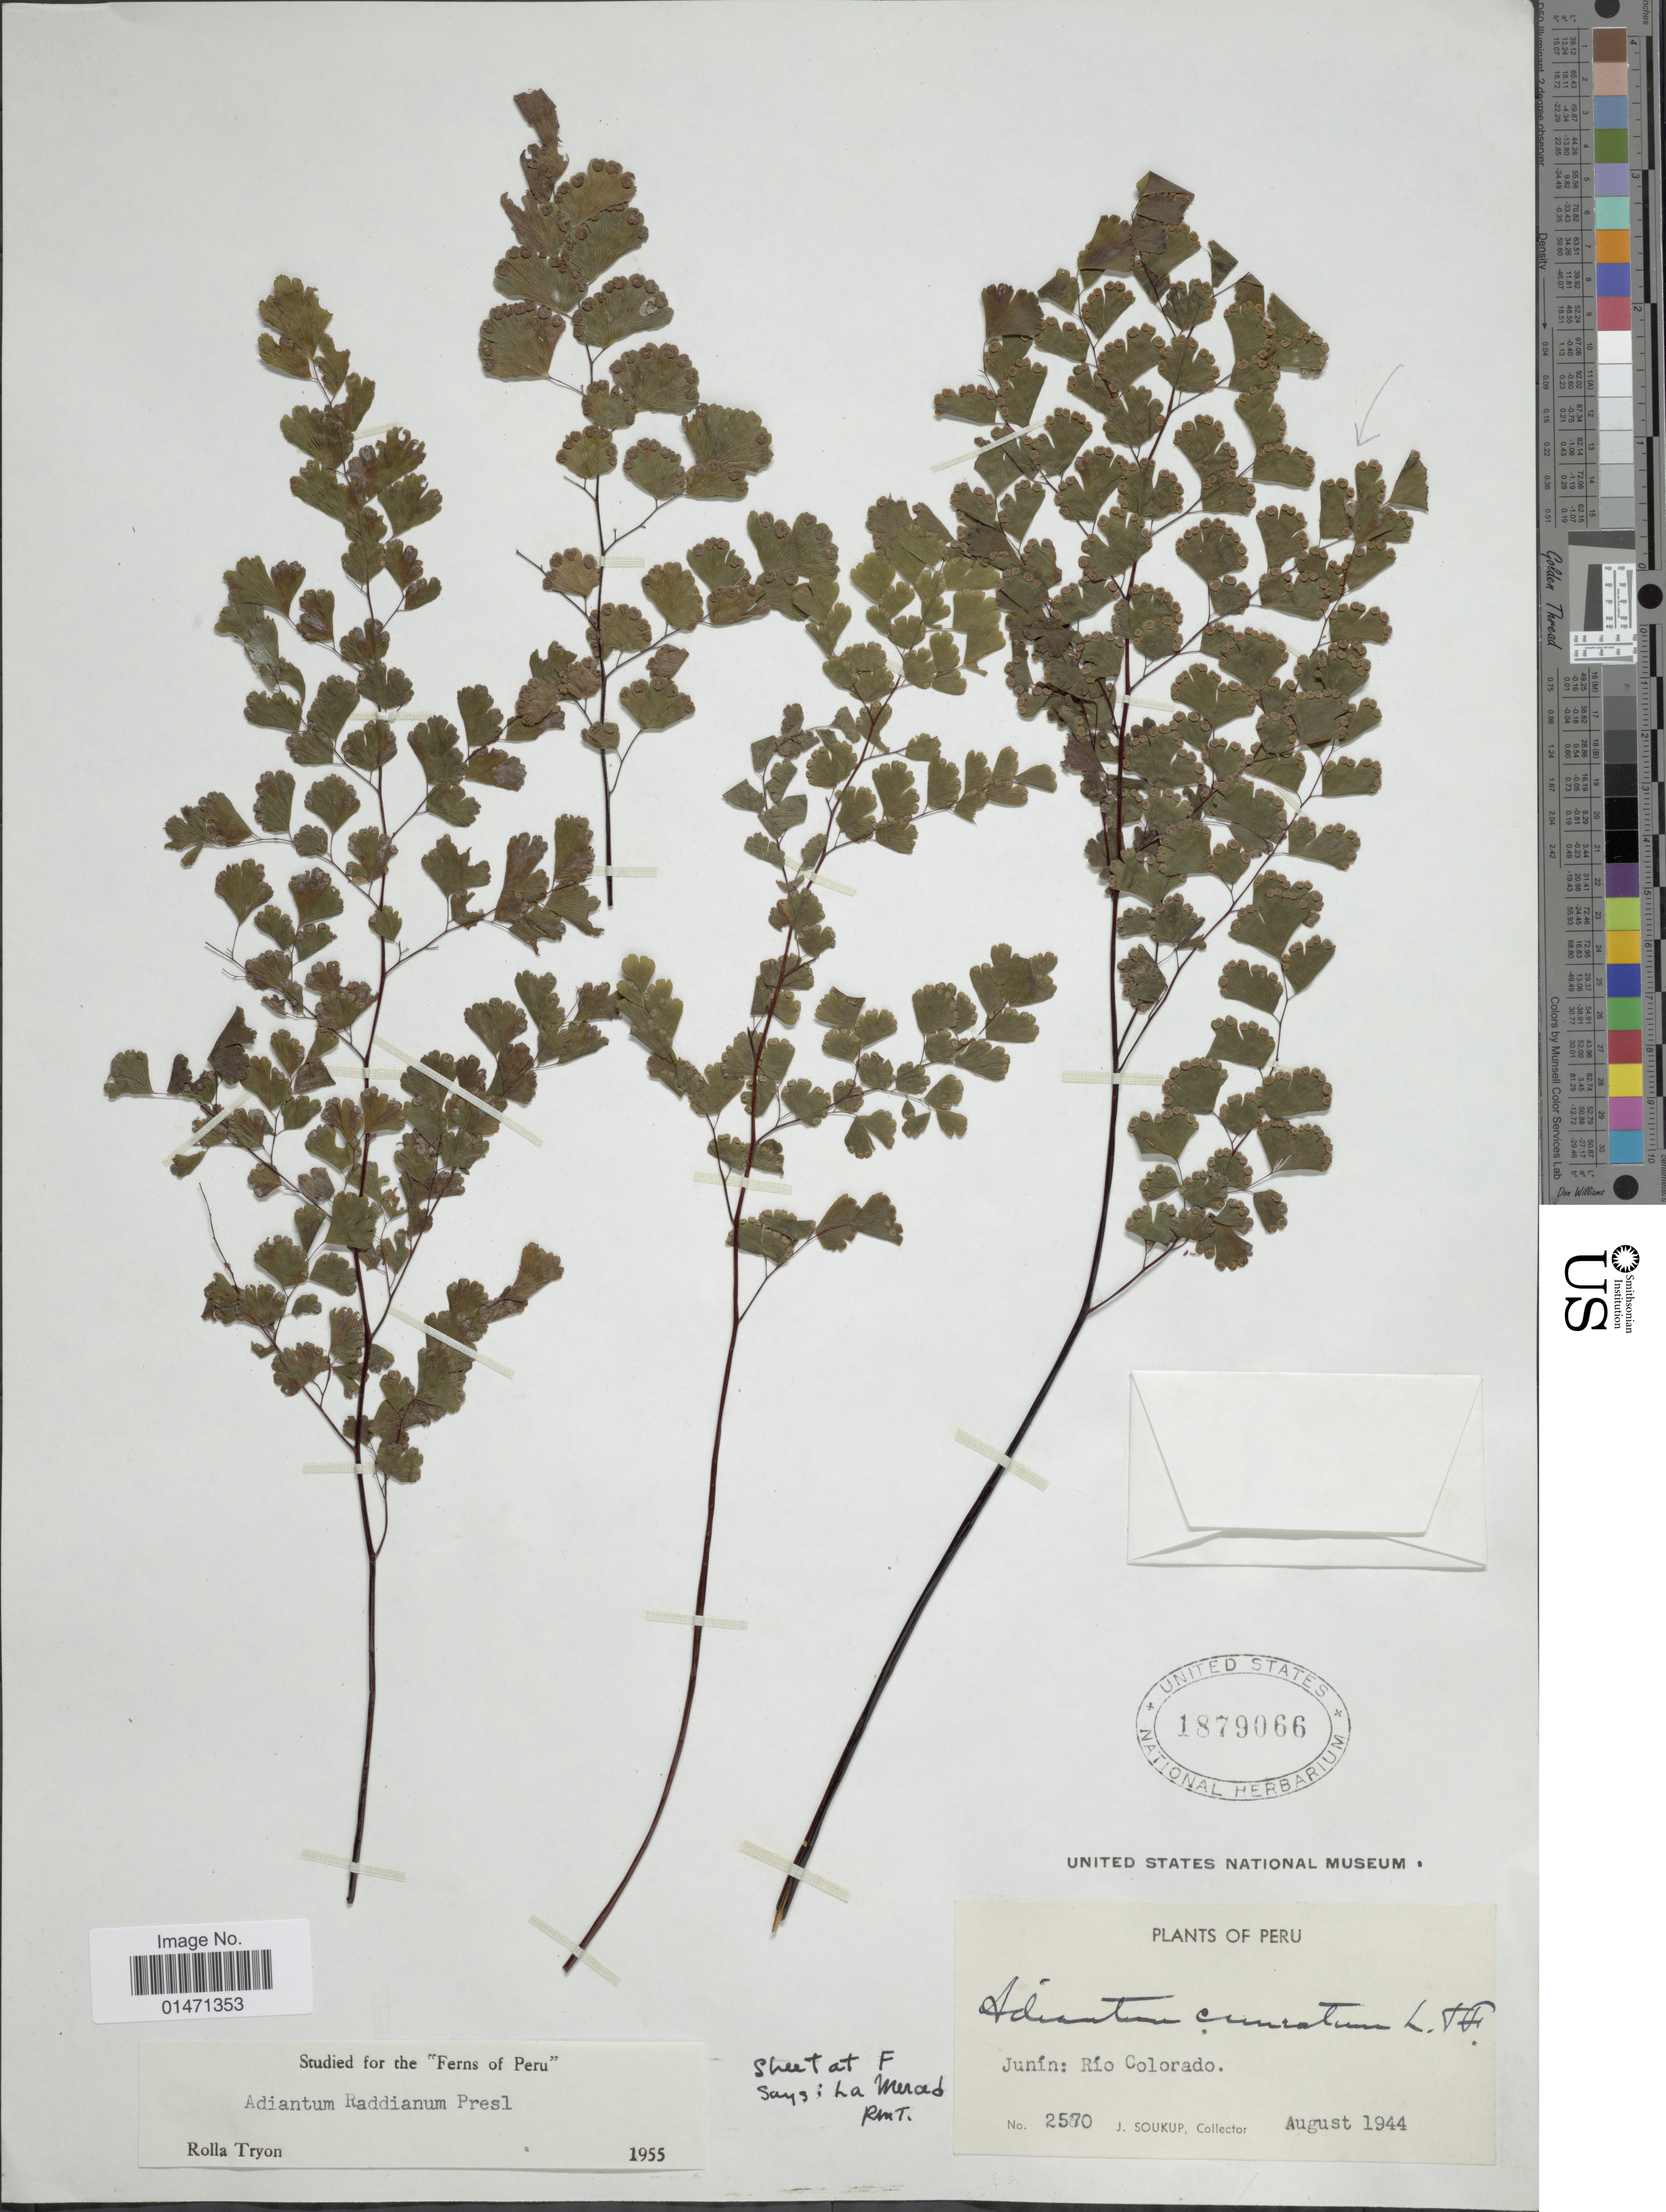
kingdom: Plantae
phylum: Tracheophyta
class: Polypodiopsida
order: Polypodiales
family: Pteridaceae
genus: Adiantum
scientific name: Adiantum raddianum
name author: C. Presl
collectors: J. Soukup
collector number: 2570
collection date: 1944-08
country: Peru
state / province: Junín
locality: Plants of Peru, Junin: Rio Colorado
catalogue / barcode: US 1879066